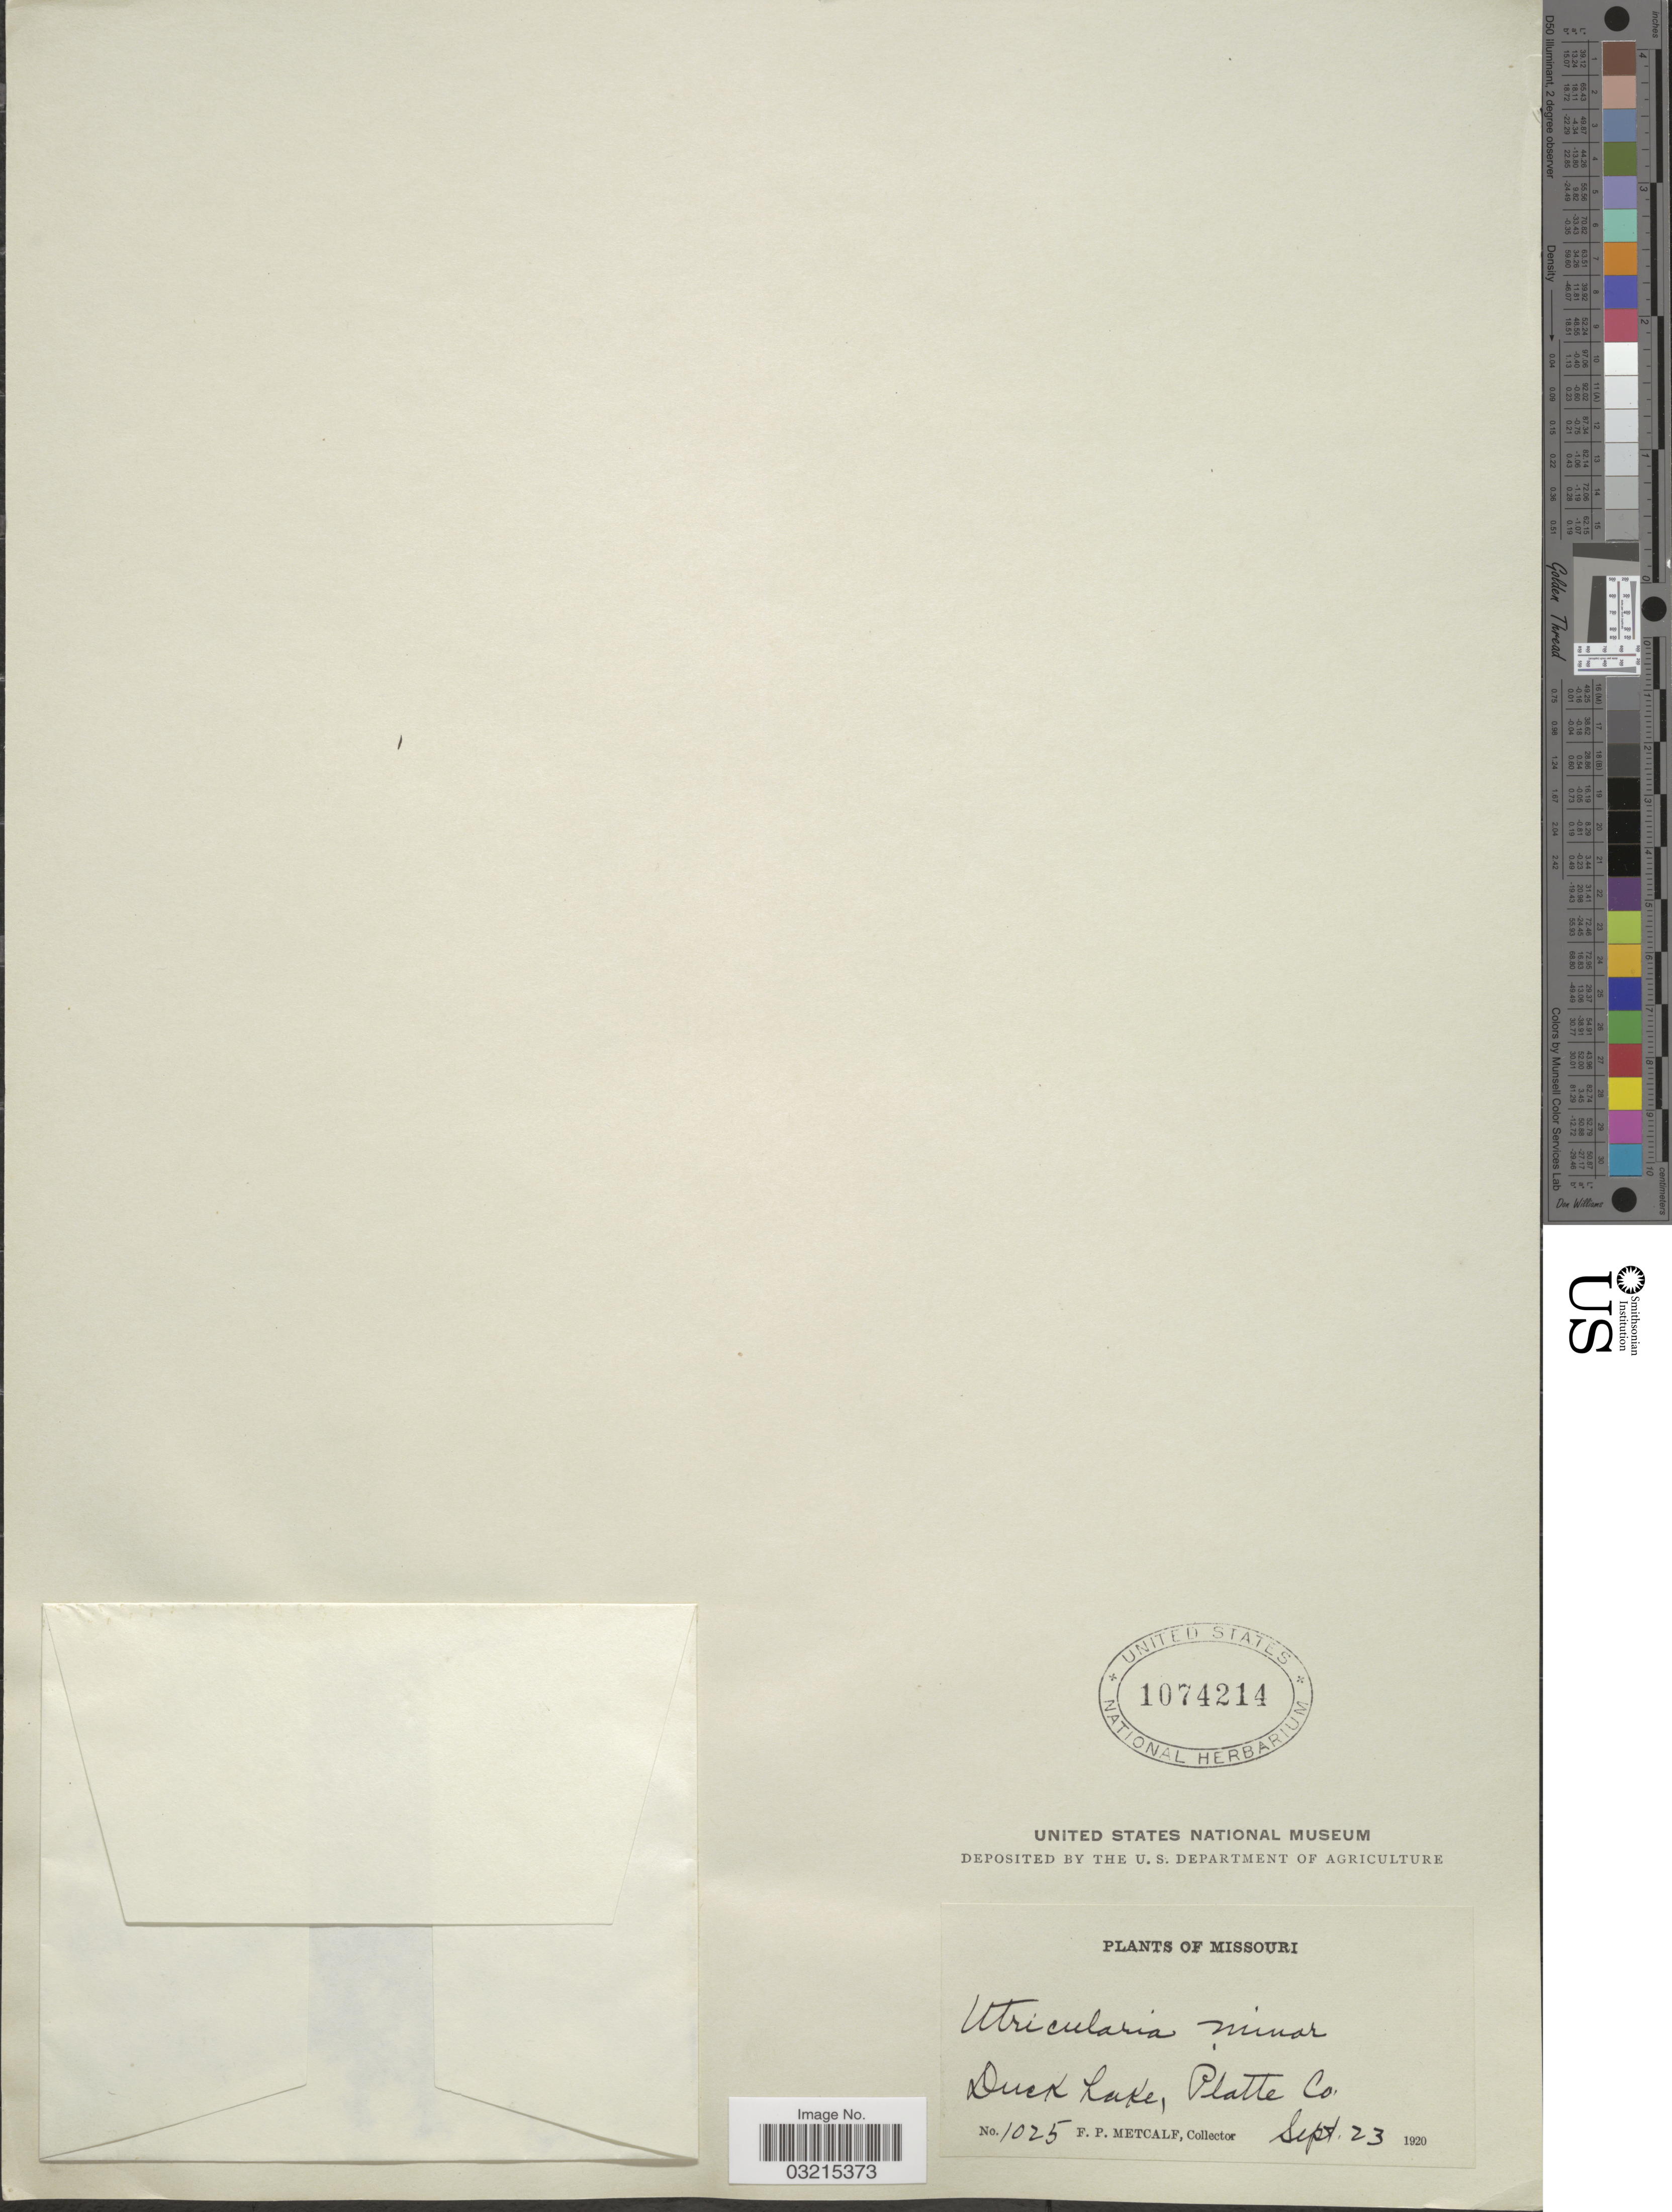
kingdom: Plantae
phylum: Tracheophyta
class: Magnoliopsida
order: Lamiales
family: Lentibulariaceae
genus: Utricularia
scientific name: Utricularia minor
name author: L.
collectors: F. Metcalf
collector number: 1025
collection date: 1920-09-23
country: United States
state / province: Missouri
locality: Duck Lake, Platte Co.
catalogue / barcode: US 1074214